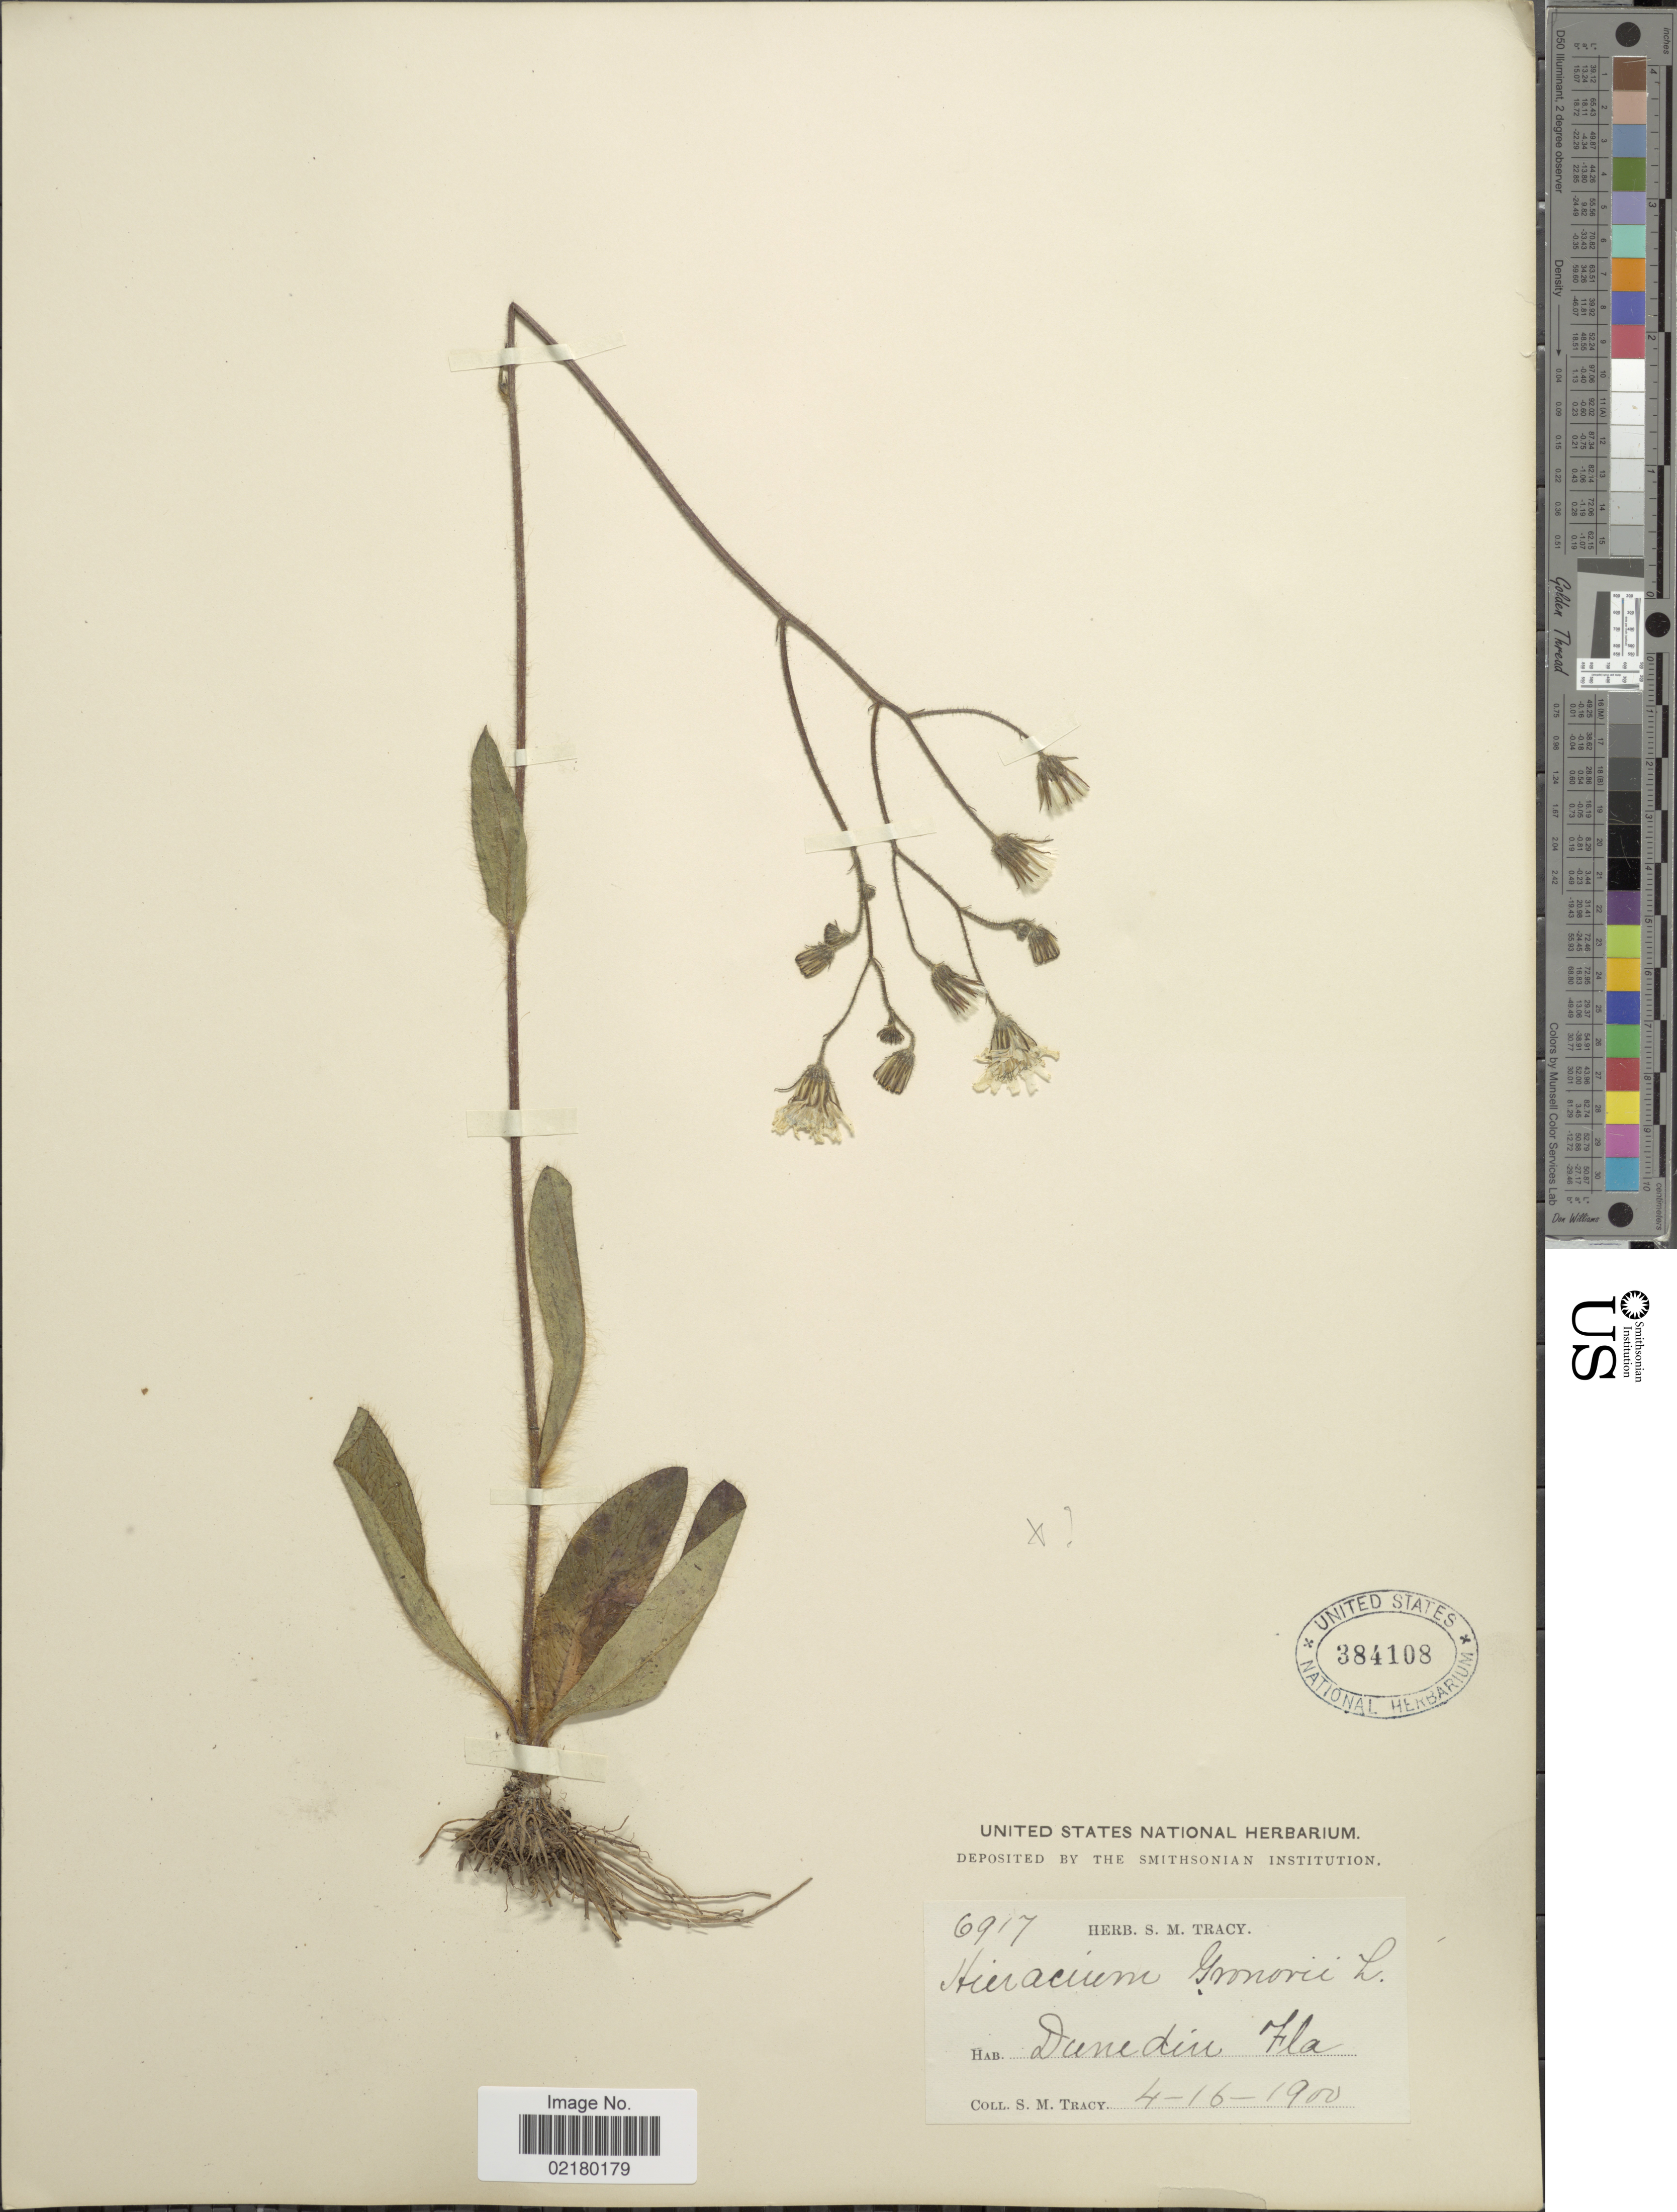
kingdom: Plantae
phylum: Tracheophyta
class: Magnoliopsida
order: Asterales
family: Asteraceae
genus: Hieracium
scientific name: Hieracium gronovii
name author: L.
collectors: S. M. Tracy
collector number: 6917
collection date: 1900-04-16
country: United States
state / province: Florida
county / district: Pinellas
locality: Dunedin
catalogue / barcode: US 384108